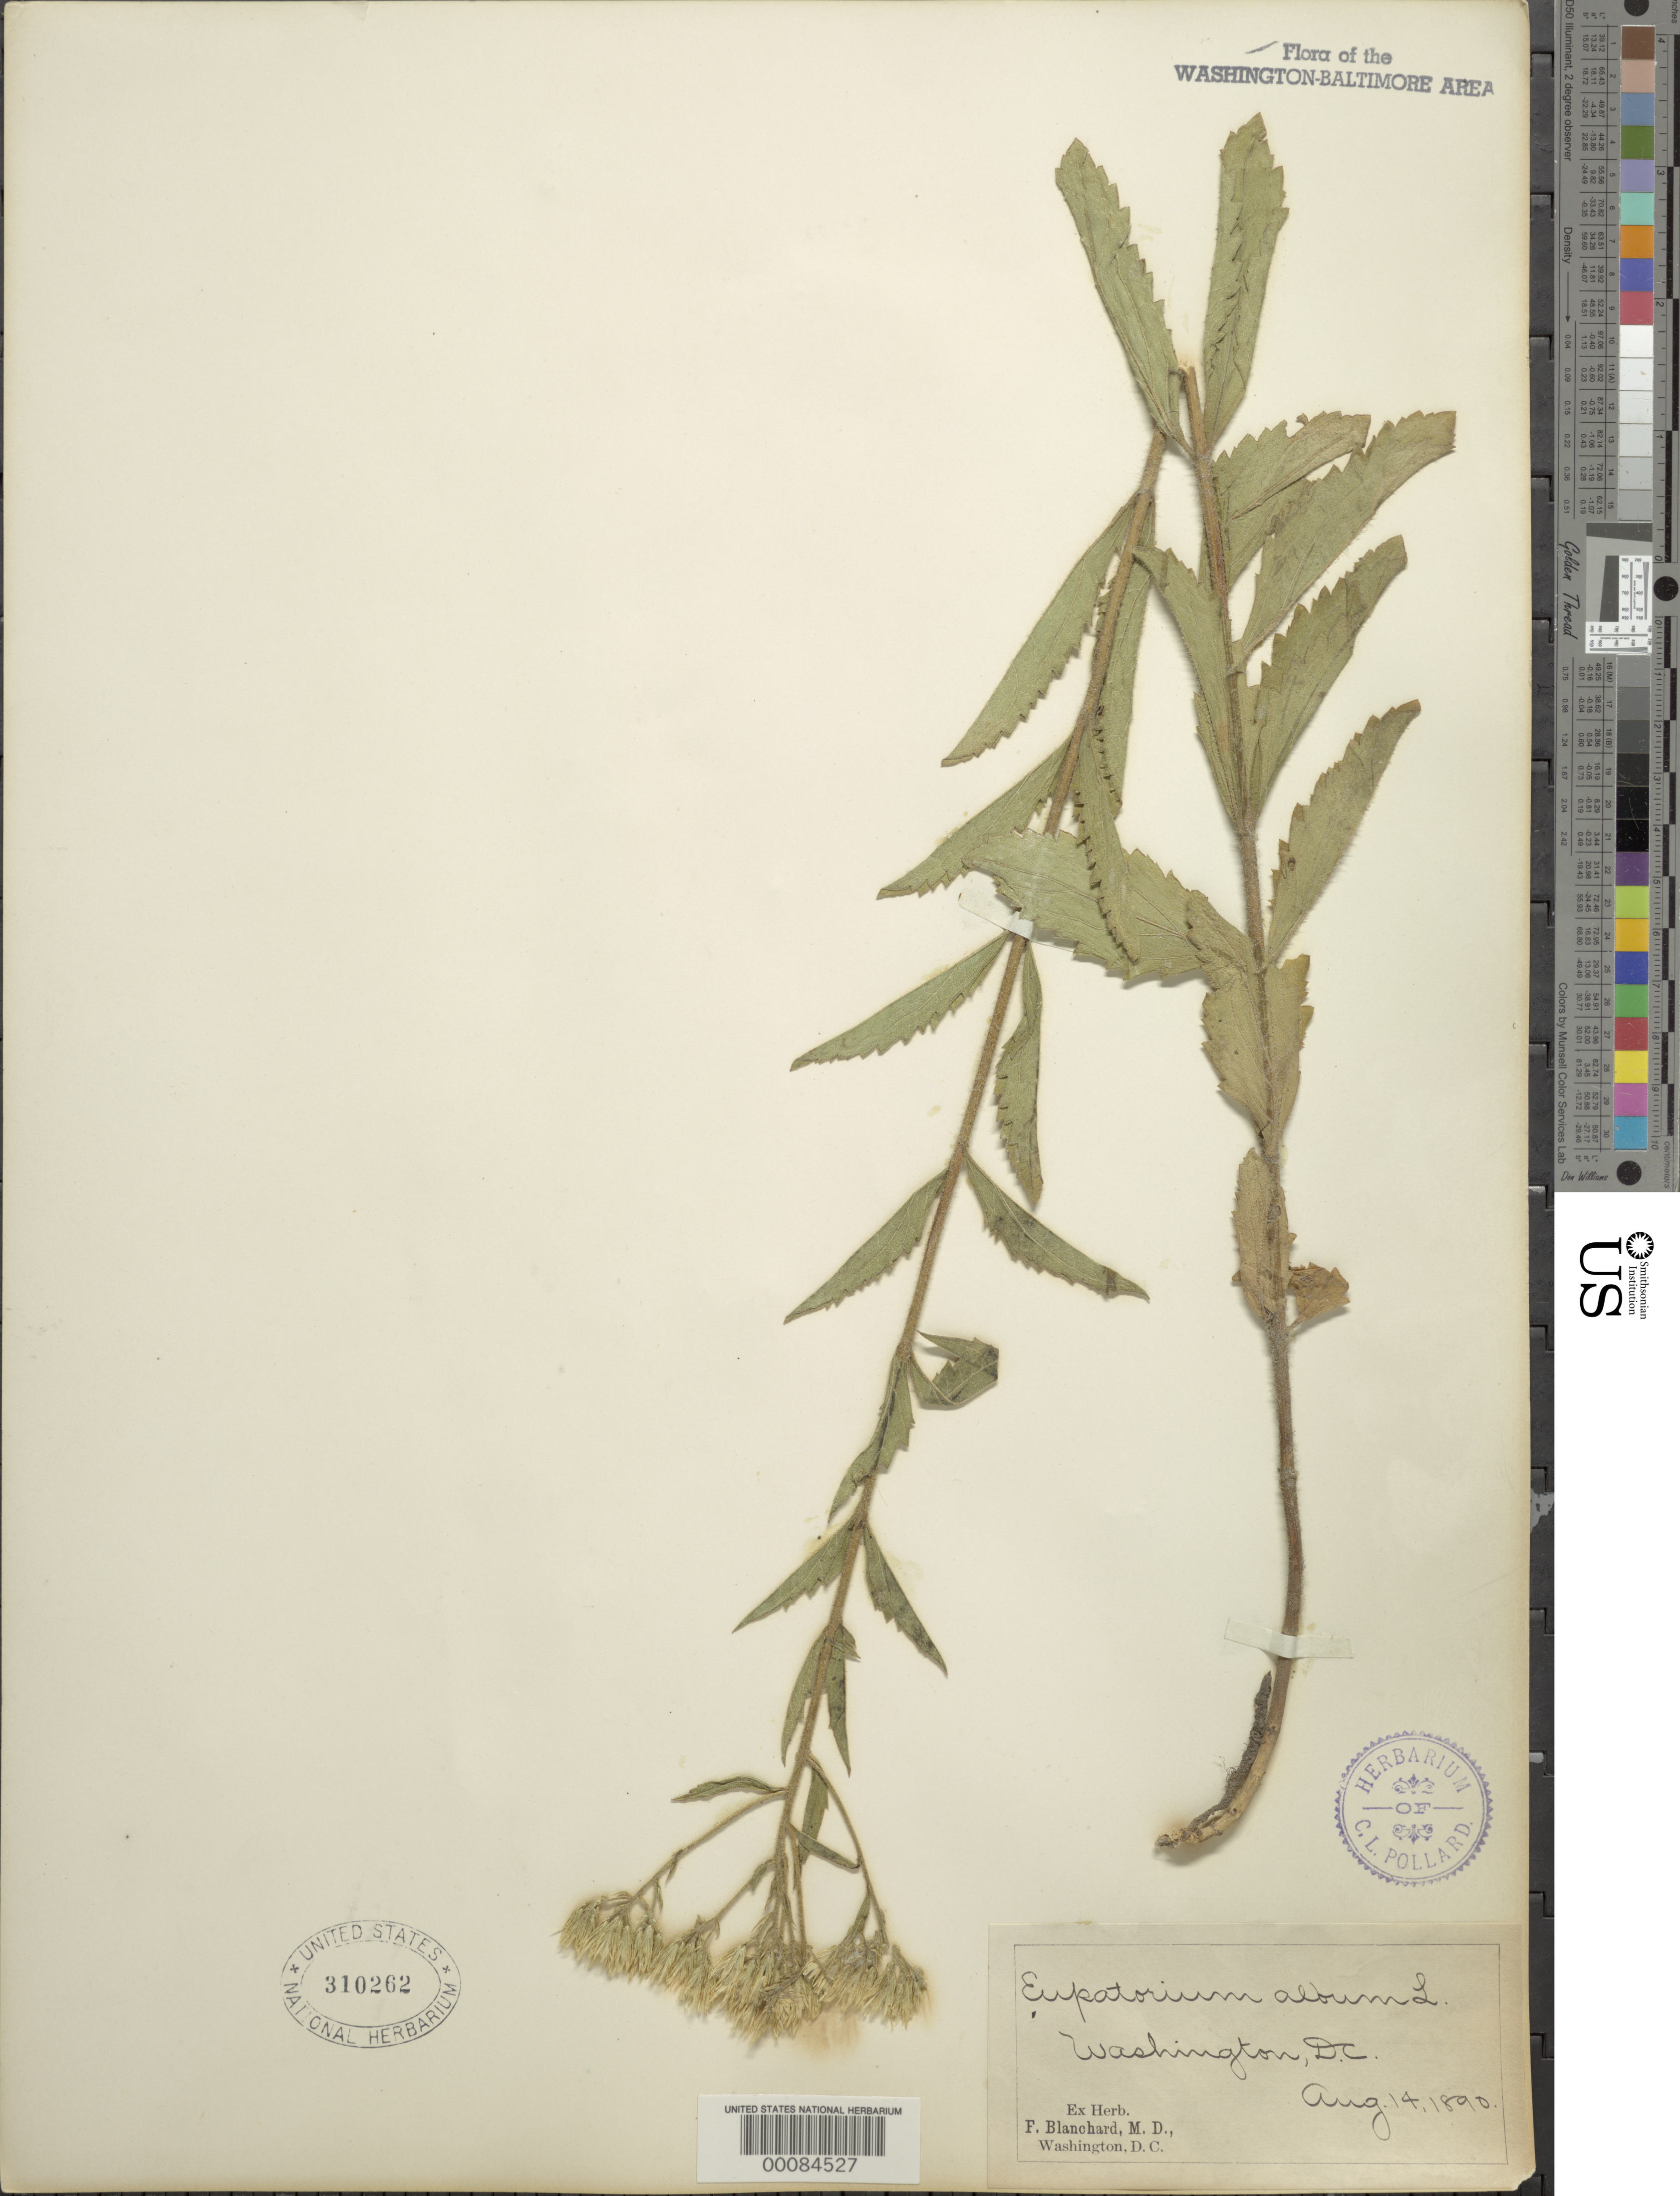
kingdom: Plantae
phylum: Tracheophyta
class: Magnoliopsida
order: Asterales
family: Asteraceae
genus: Eupatorium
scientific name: Eupatorium album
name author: L.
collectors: F. Blanchard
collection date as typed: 14 Aug 1890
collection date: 1890-08-14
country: United States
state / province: District of Columbia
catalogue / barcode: US 310262